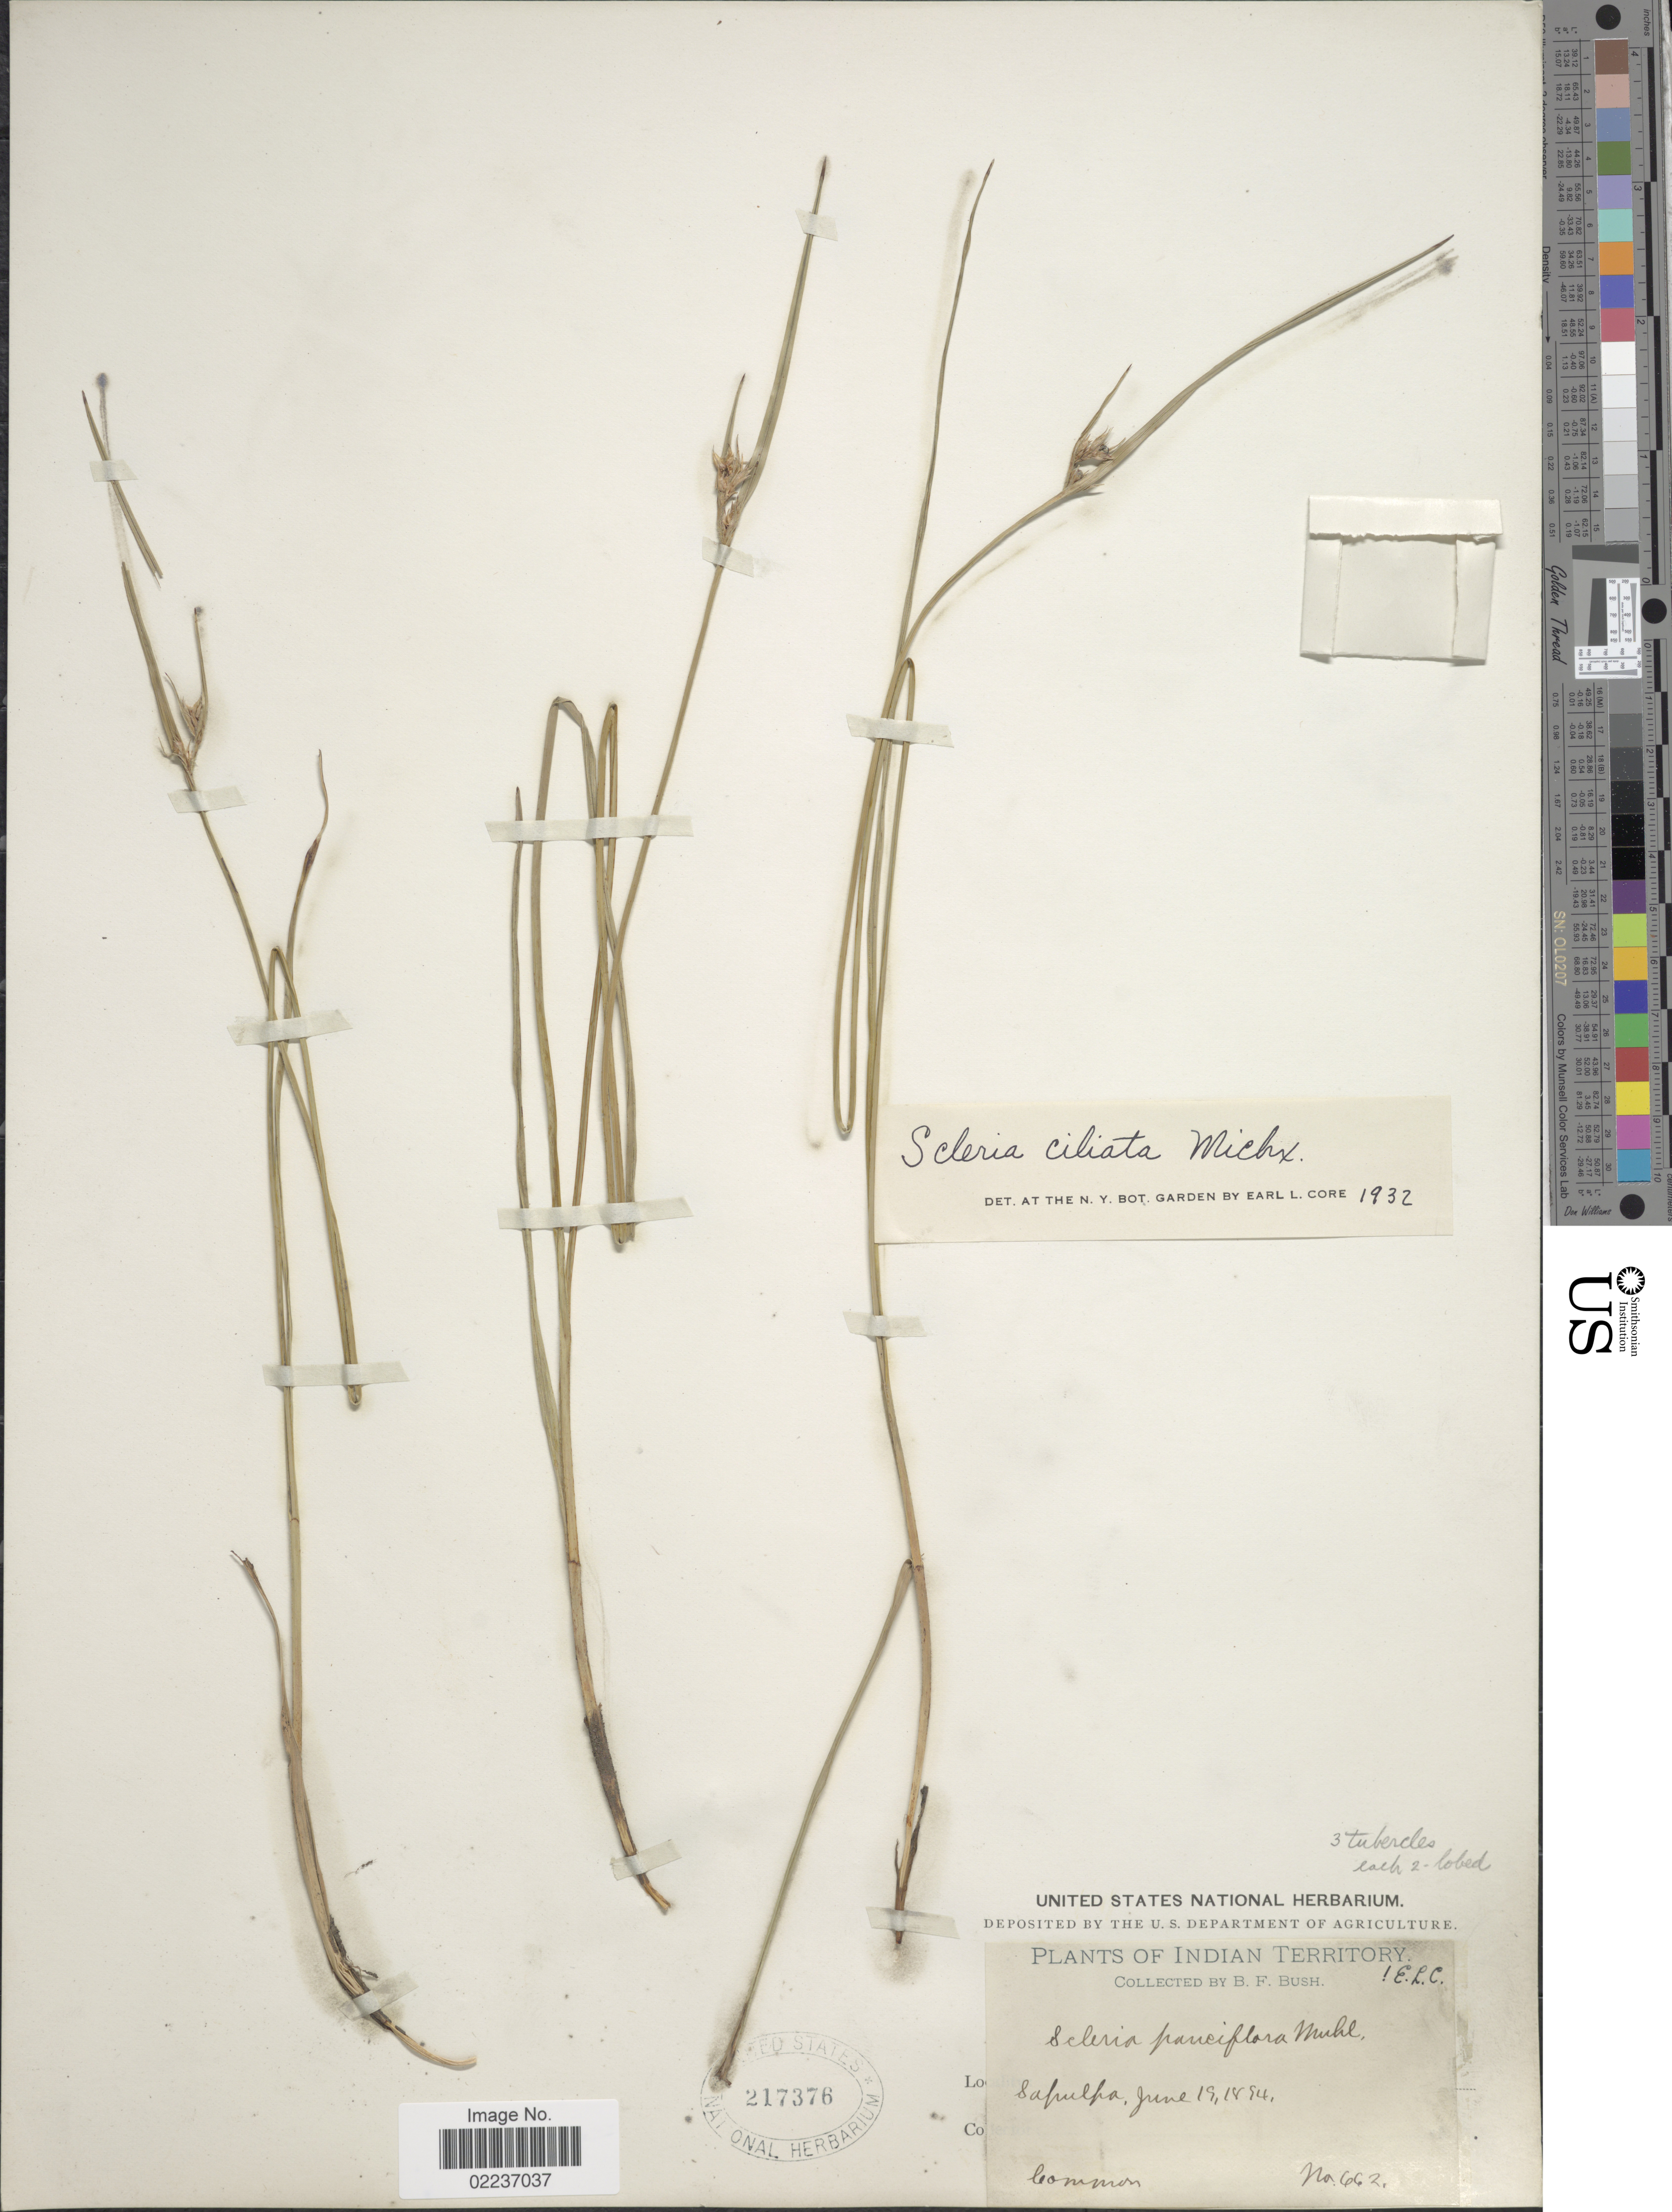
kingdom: Plantae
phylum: Tracheophyta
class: Liliopsida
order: Poales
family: Cyperaceae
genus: Scleria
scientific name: Scleria ciliata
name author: Michx.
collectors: B. F. Bush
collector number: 662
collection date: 1894-06-19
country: United States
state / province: Oklahoma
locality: Indian Territory, Sapulpa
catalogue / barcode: US 217376